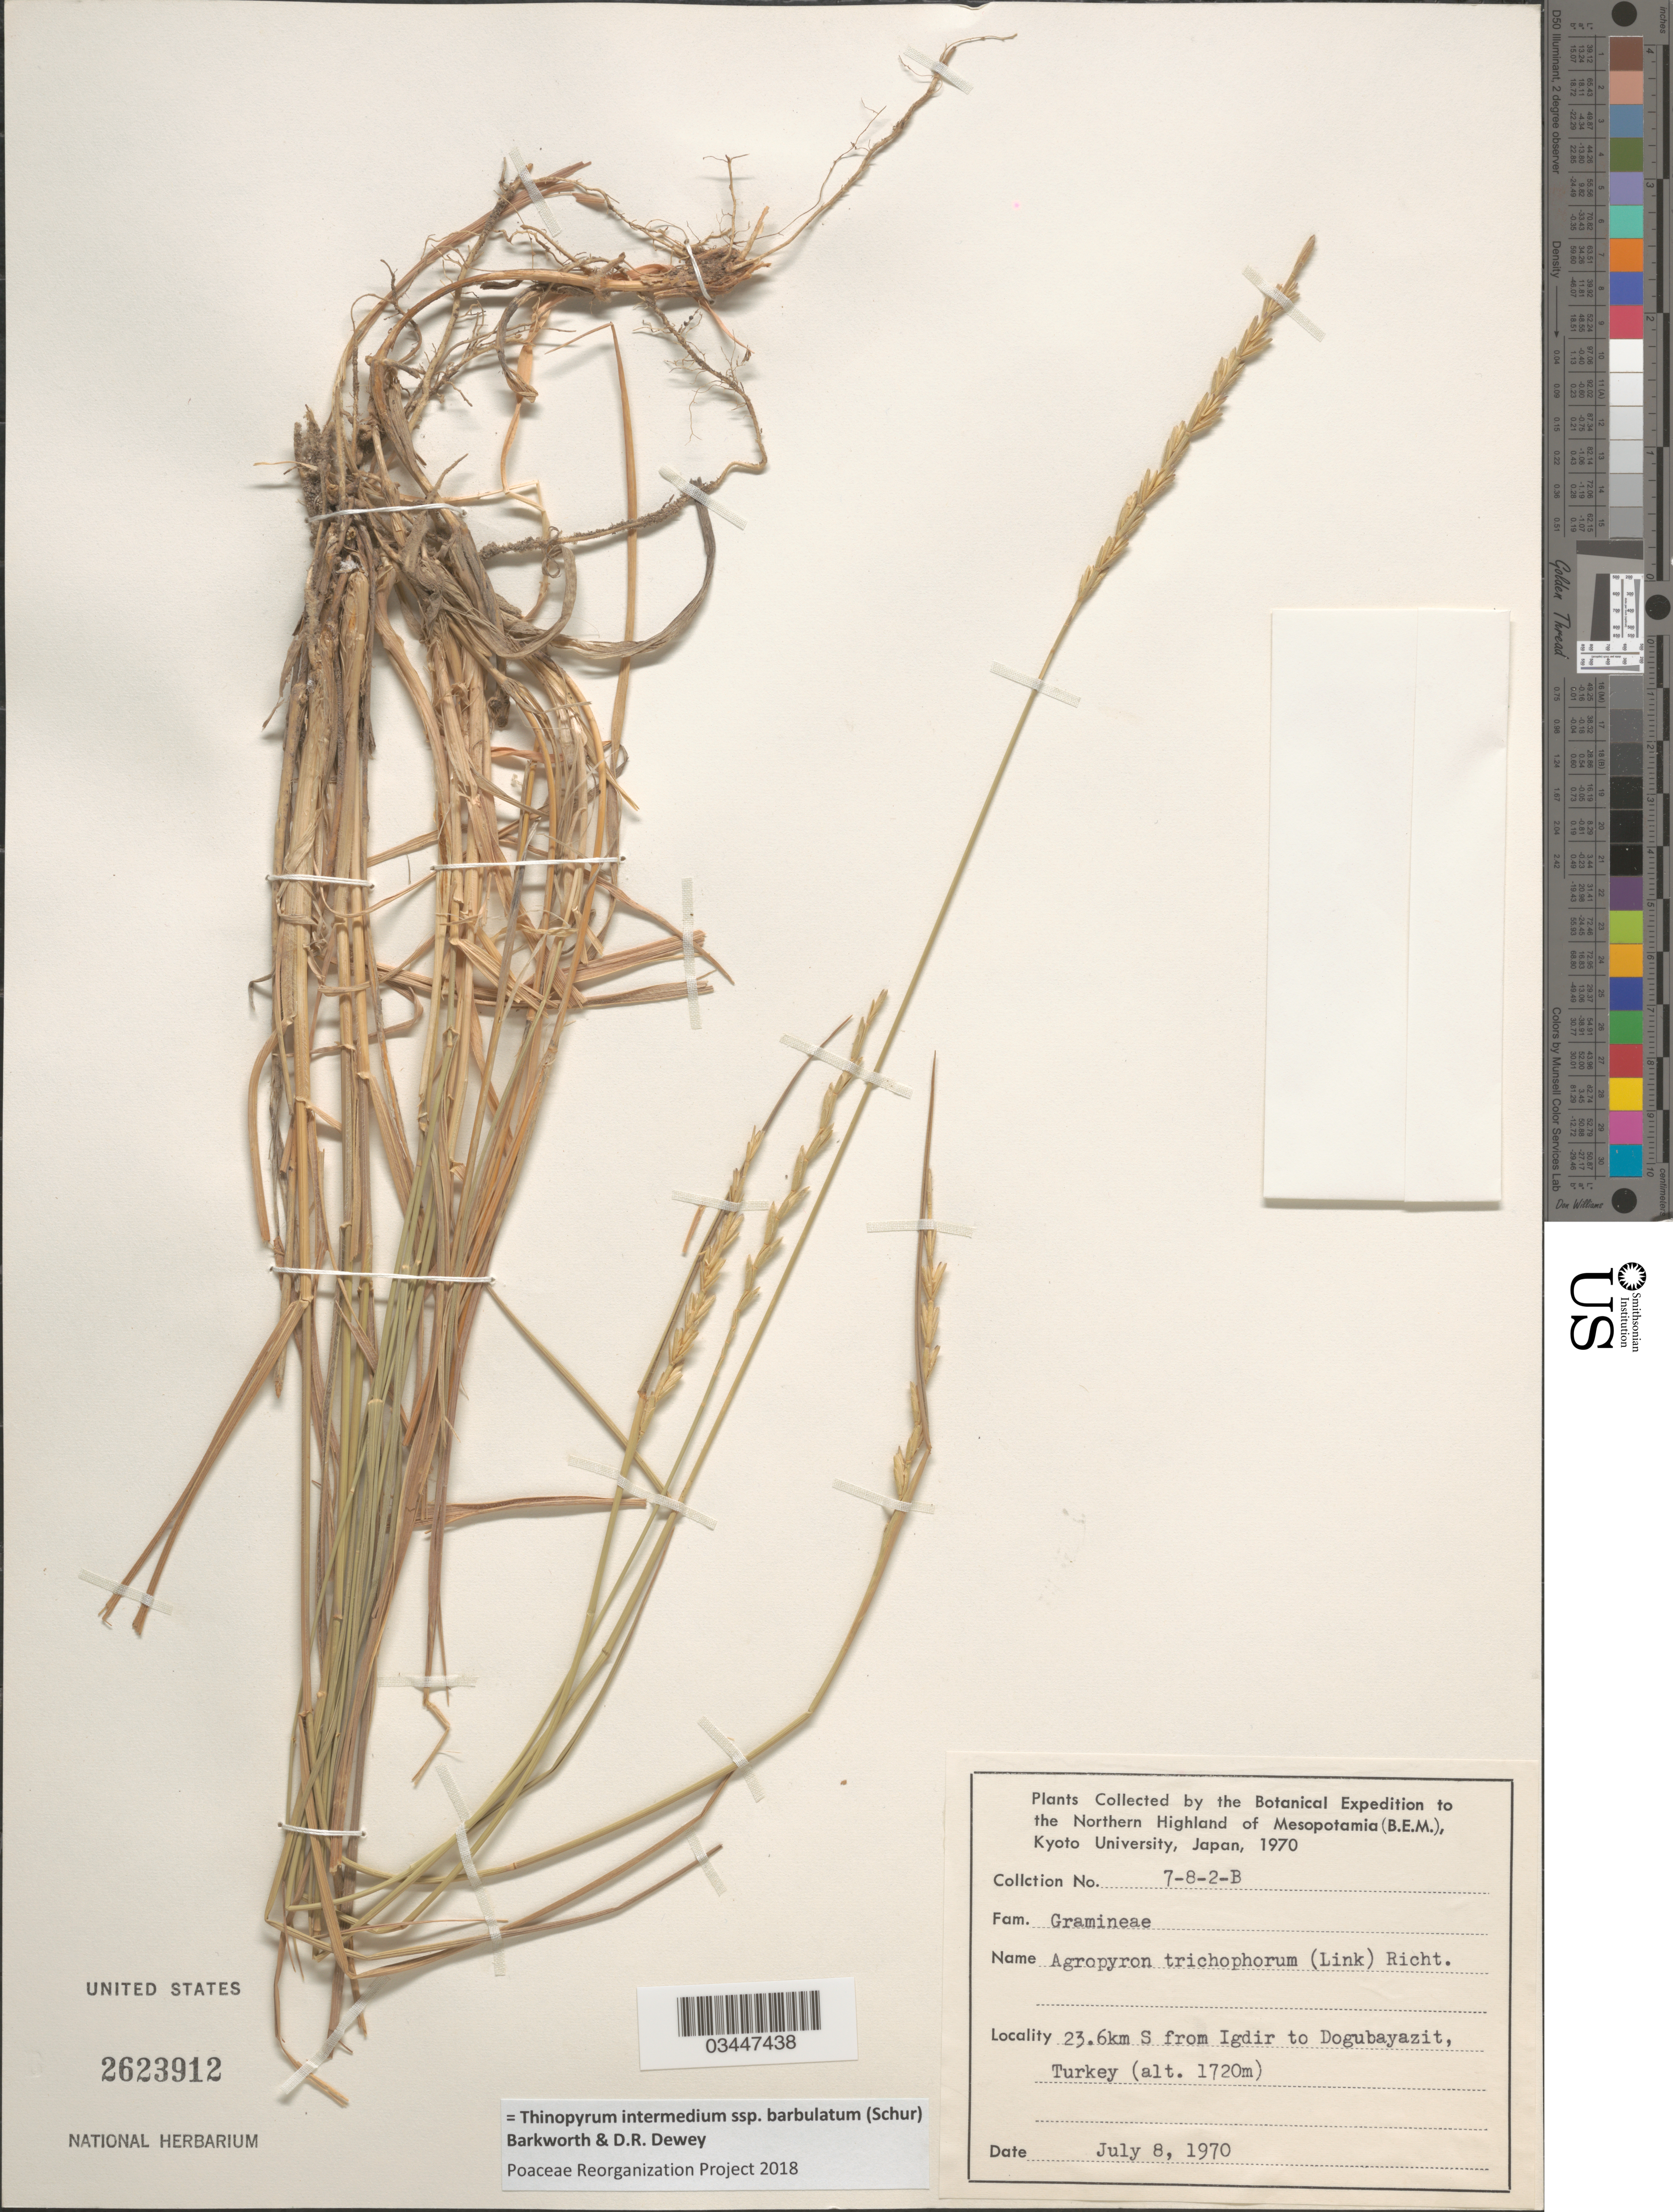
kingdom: Plantae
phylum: Tracheophyta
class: Liliopsida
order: Poales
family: Poaceae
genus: Thinopyrum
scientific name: Thinopyrum intermedium subsp. barbulatum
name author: (Schur) Barkworth & Dewey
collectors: Botanical Expedition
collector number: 7-8-2-B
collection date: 1970-07-08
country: Turkey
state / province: Igdir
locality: To the Northern Highland of Mesopotamia (B.E.M.). 23.6km S from Igdir to Dogubayazit.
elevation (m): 1720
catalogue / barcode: US 2623912